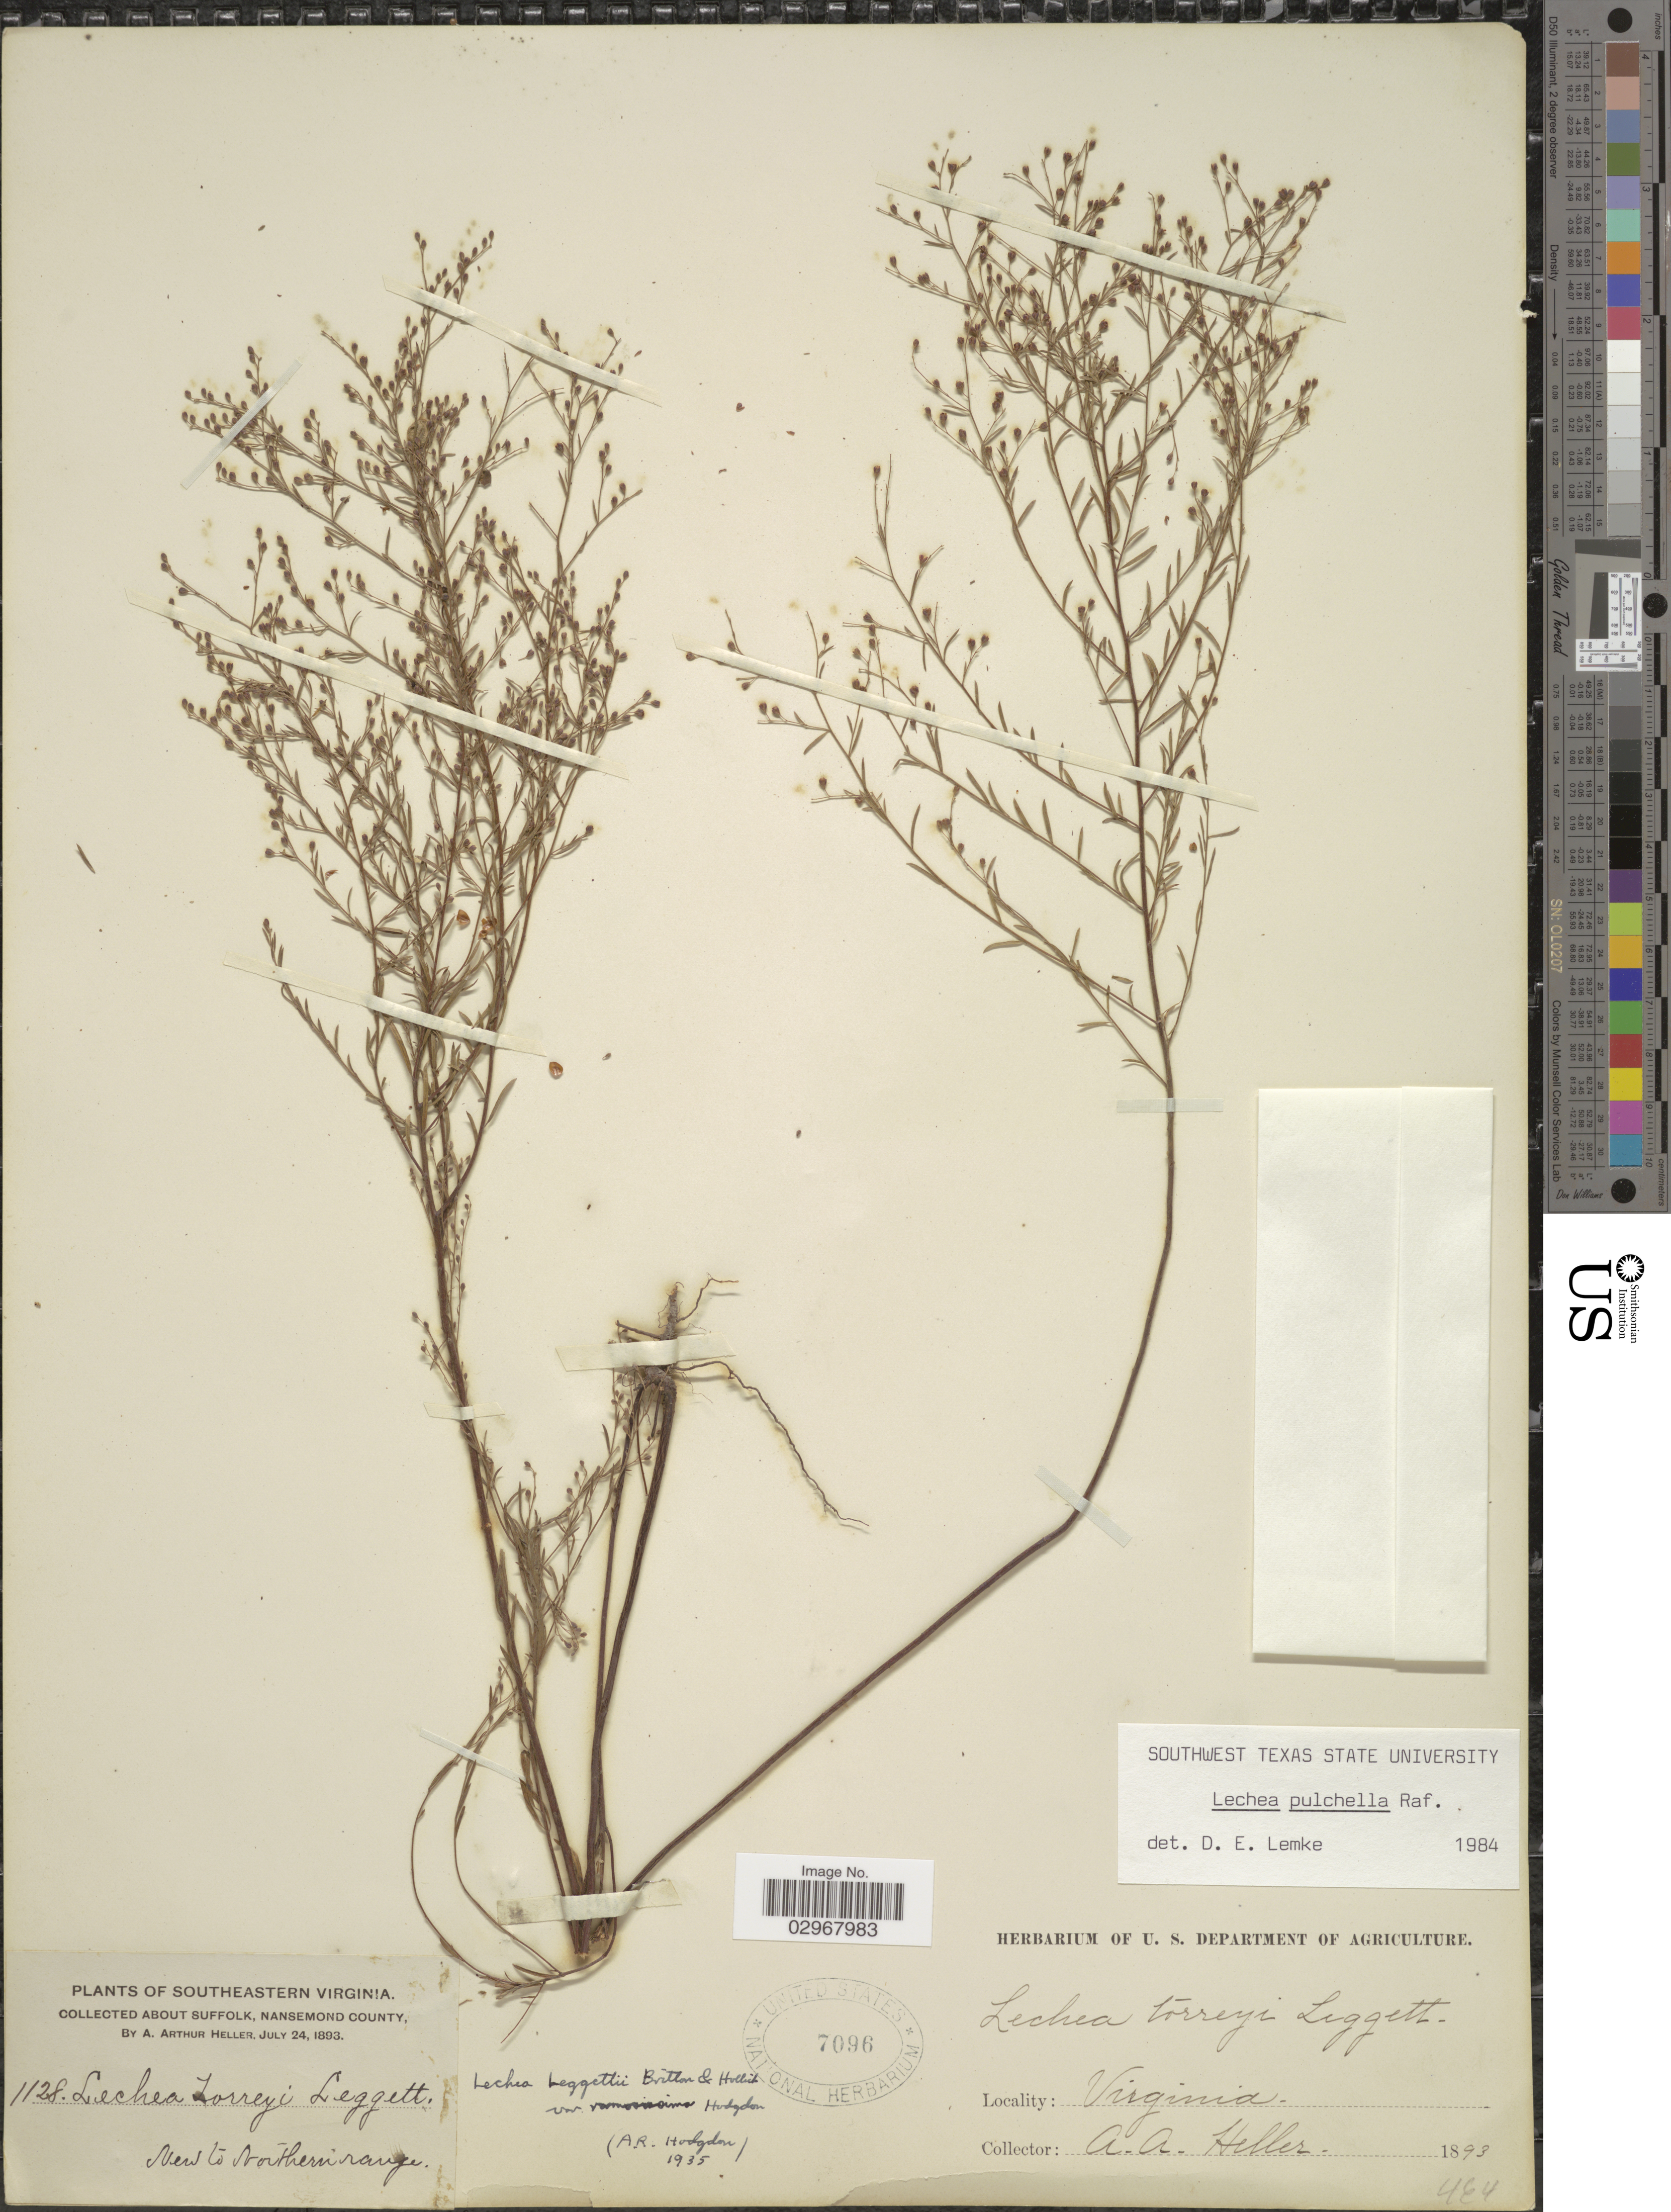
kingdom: Plantae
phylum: Tracheophyta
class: Magnoliopsida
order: Malvales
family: Cistaceae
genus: Lechea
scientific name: Lechea pulchella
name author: Raf.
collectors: A. A. Heller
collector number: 1128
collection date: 1893-07-24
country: United States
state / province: Virginia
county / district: City of Suffolk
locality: Southeastern Virginia. About Suffolk, Nansemond County. New to Northern range.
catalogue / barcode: US 7096